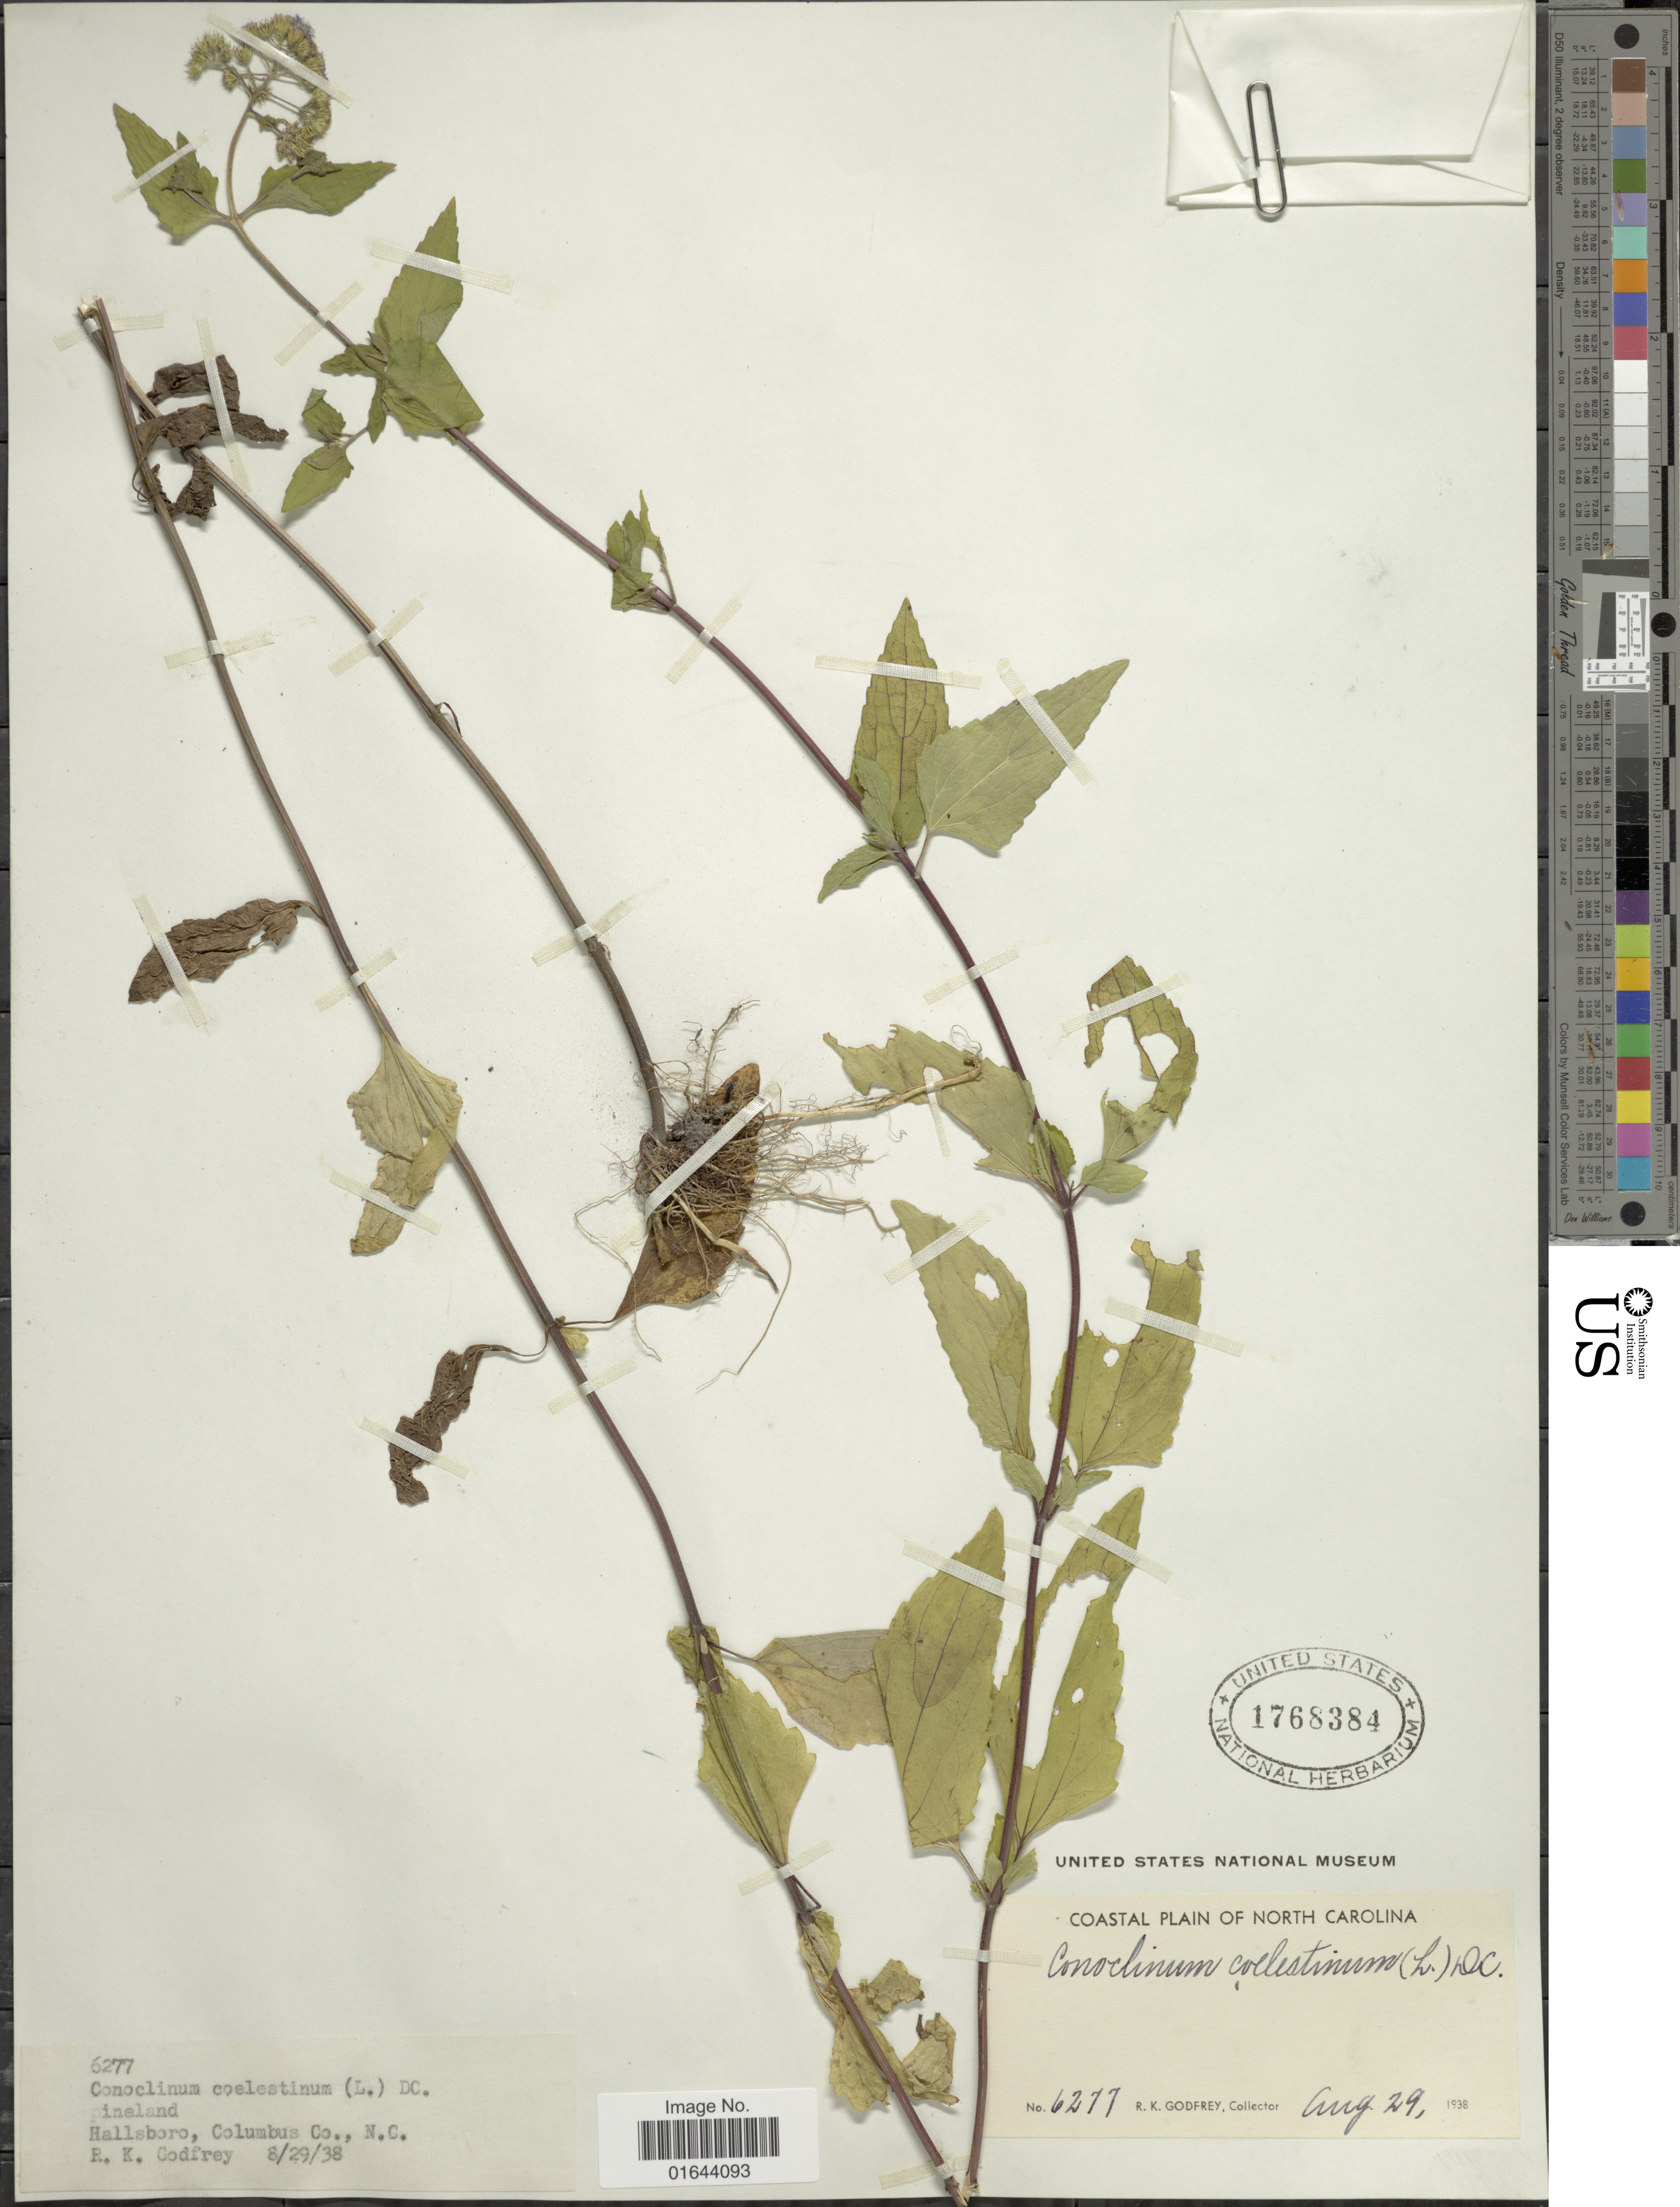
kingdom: Plantae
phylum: Tracheophyta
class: Magnoliopsida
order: Asterales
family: Asteraceae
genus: Conoclinium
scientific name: Conoclinium coelestinum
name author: (L.) DC.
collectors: R. K. Godfrey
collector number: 6277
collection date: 1938-08-29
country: United States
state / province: North Carolina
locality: North Carolina. Hallsboro, Columbus Co., N. C.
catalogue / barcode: US 1768384